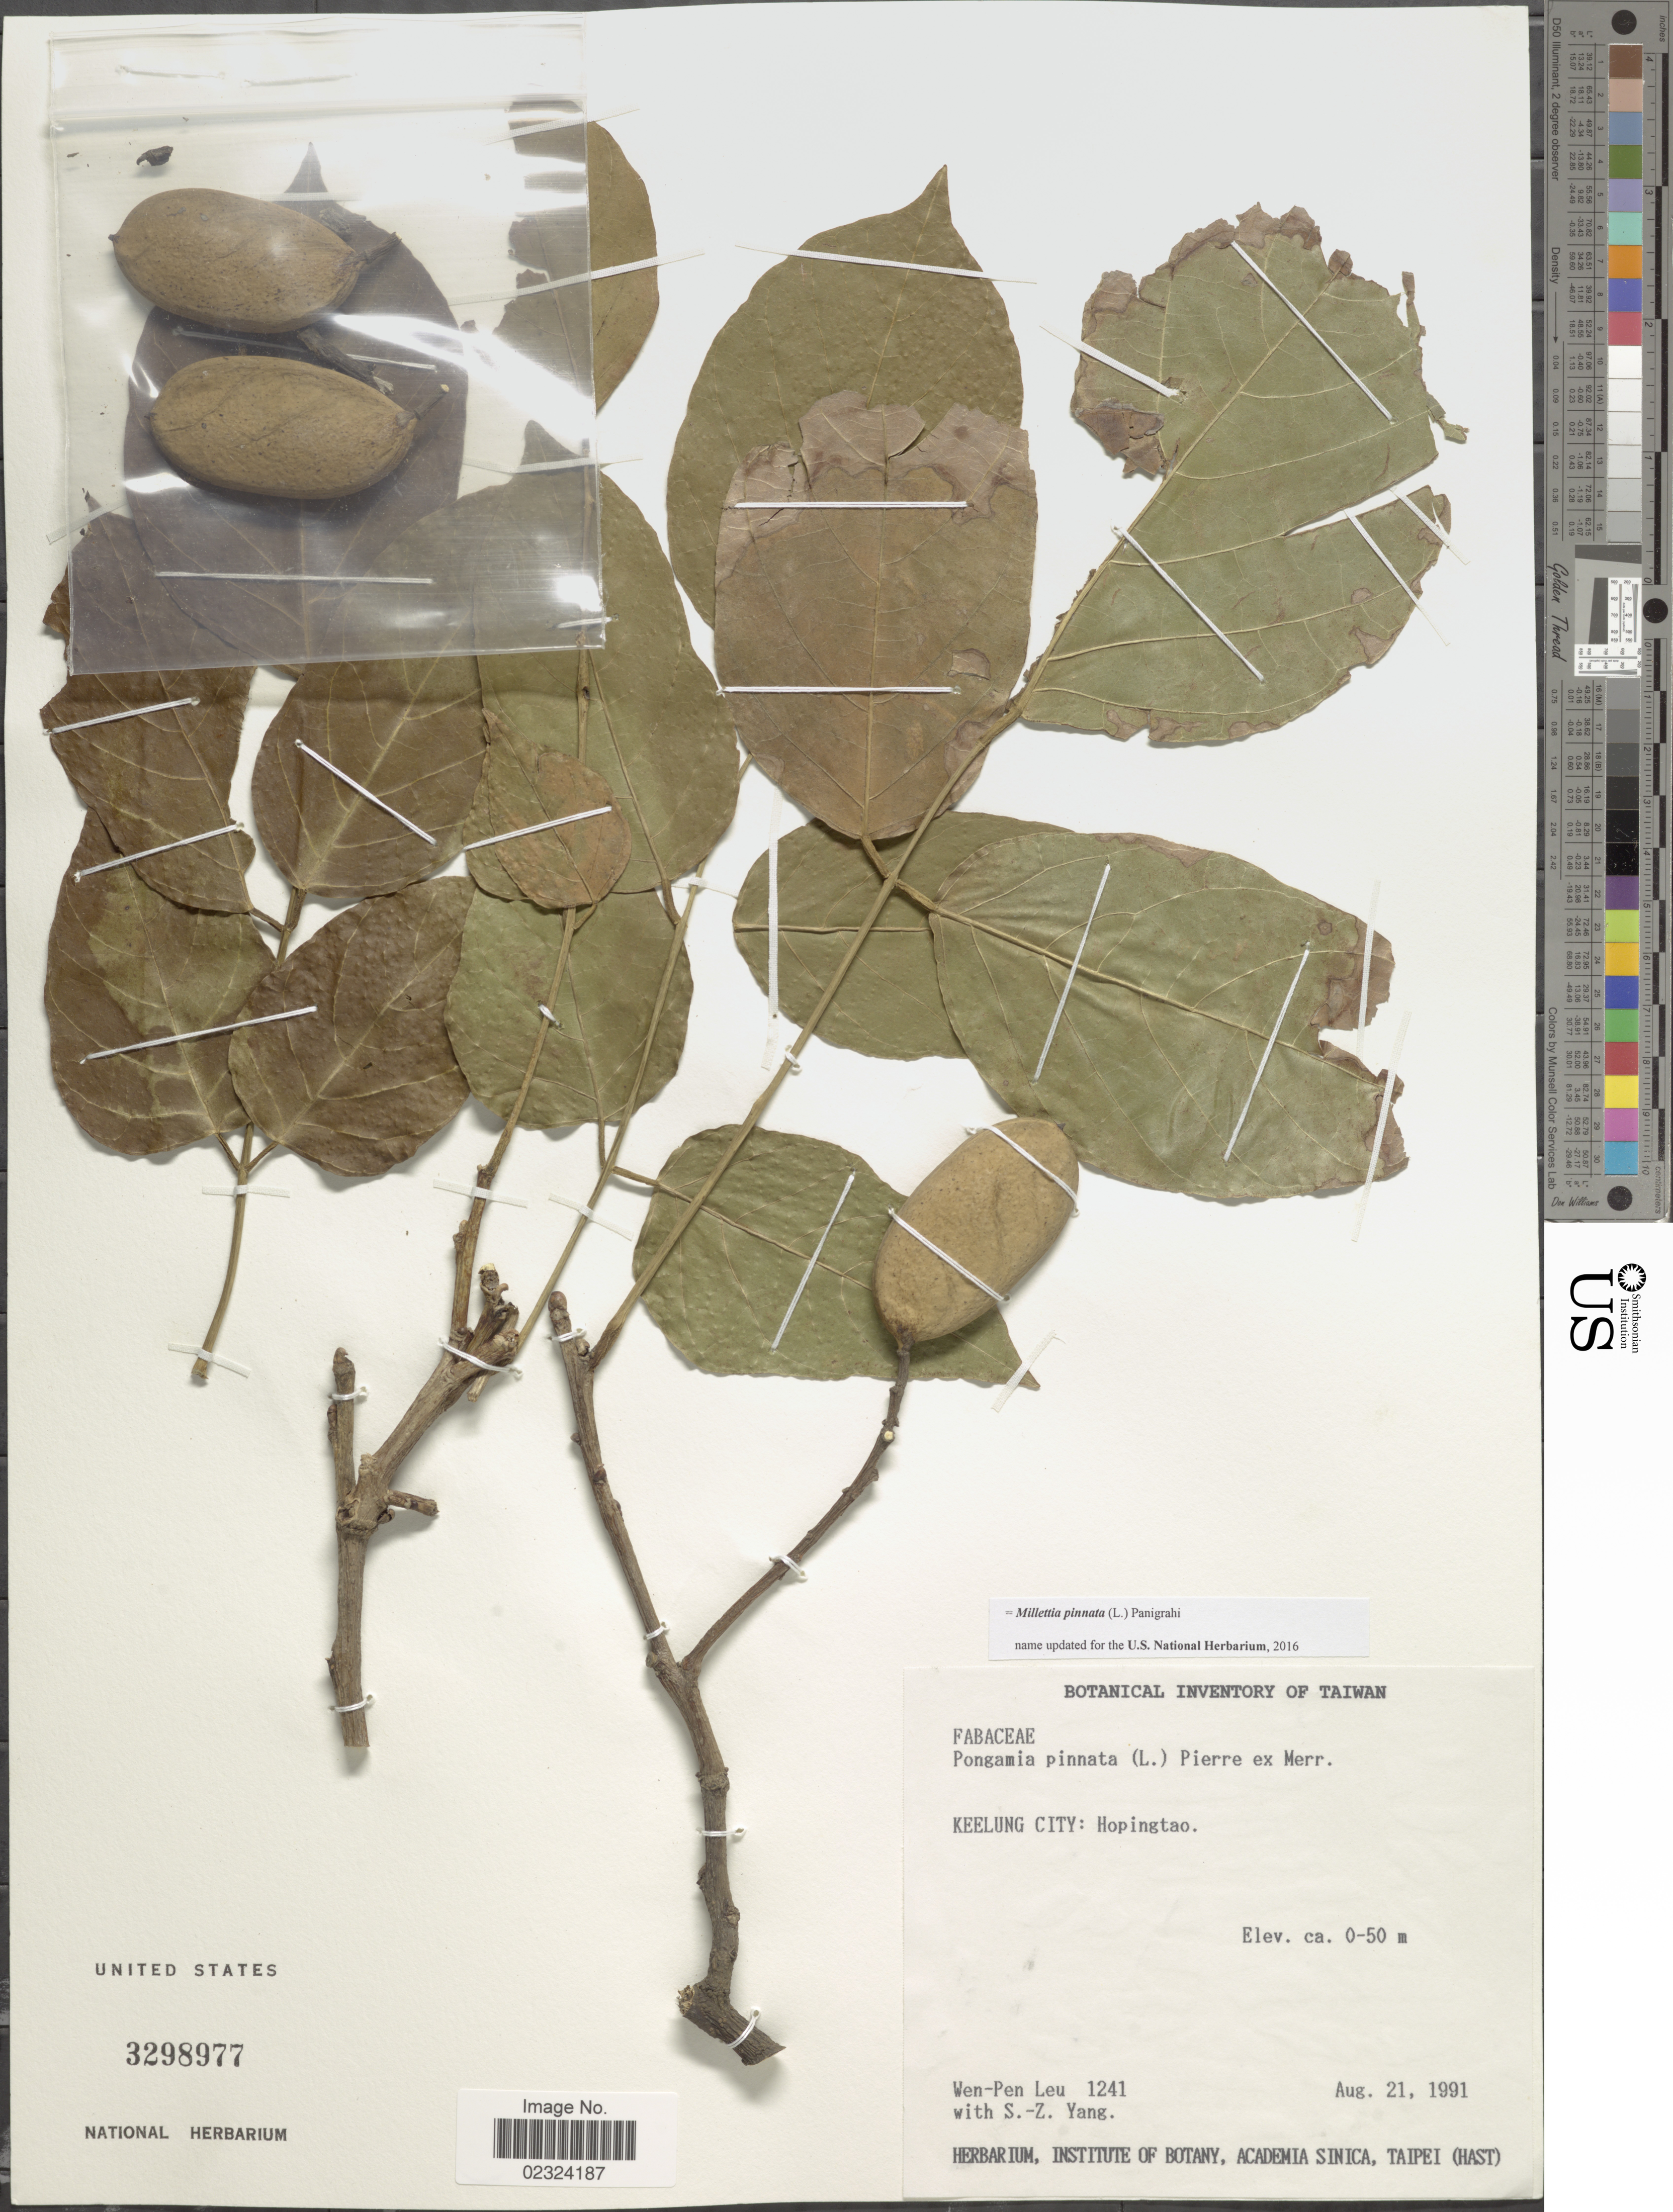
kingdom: Plantae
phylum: Tracheophyta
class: Magnoliopsida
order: Fabales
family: Fabaceae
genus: Millettia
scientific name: Millettia pinnata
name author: (L.) Panigrahi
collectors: W. Leu & S. Yang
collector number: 1241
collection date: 1991-08-21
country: Taiwan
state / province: Keelung City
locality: Hopingtao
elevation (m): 0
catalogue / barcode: US 3298977